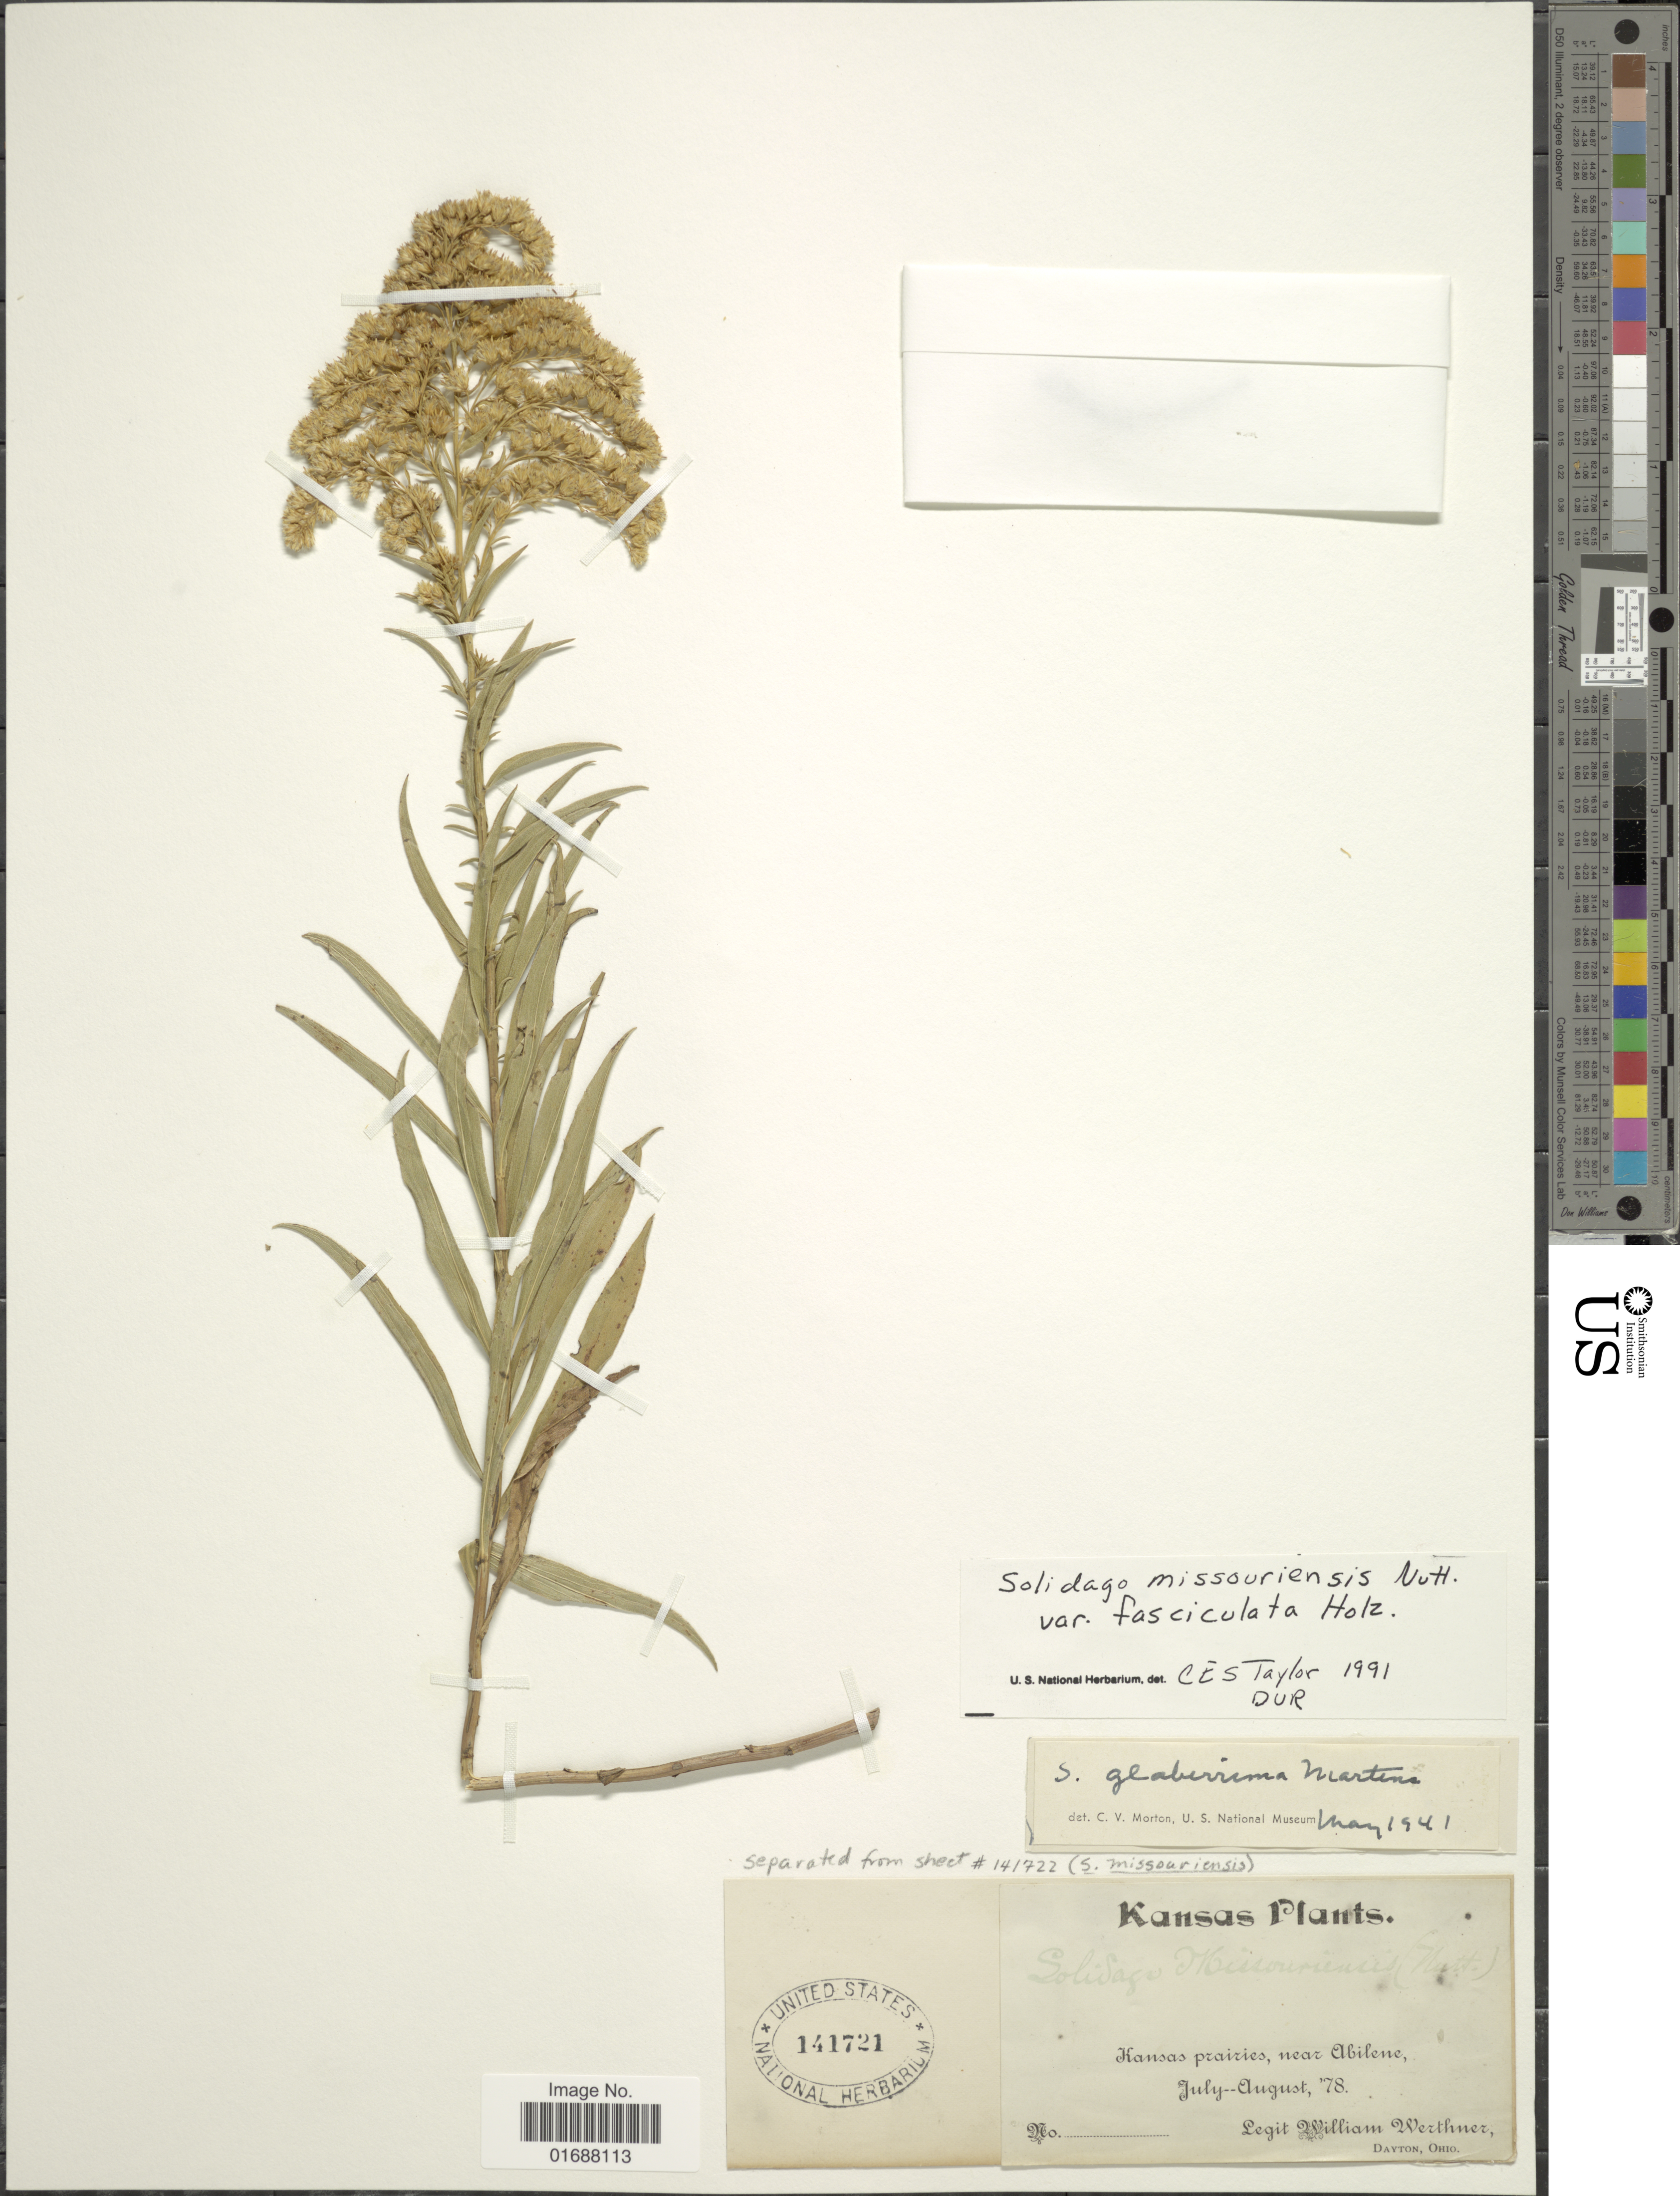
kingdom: Plantae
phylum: Tracheophyta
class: Magnoliopsida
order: Asterales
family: Asteraceae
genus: Solidago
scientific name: Solidago missouriensis var. fasciculata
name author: Holz.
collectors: W. Werthner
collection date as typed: Transcribed d/m/y: /7/78 to /8/78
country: United States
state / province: Kansas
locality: Kansas prairie, near Abilene.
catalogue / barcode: US 141721